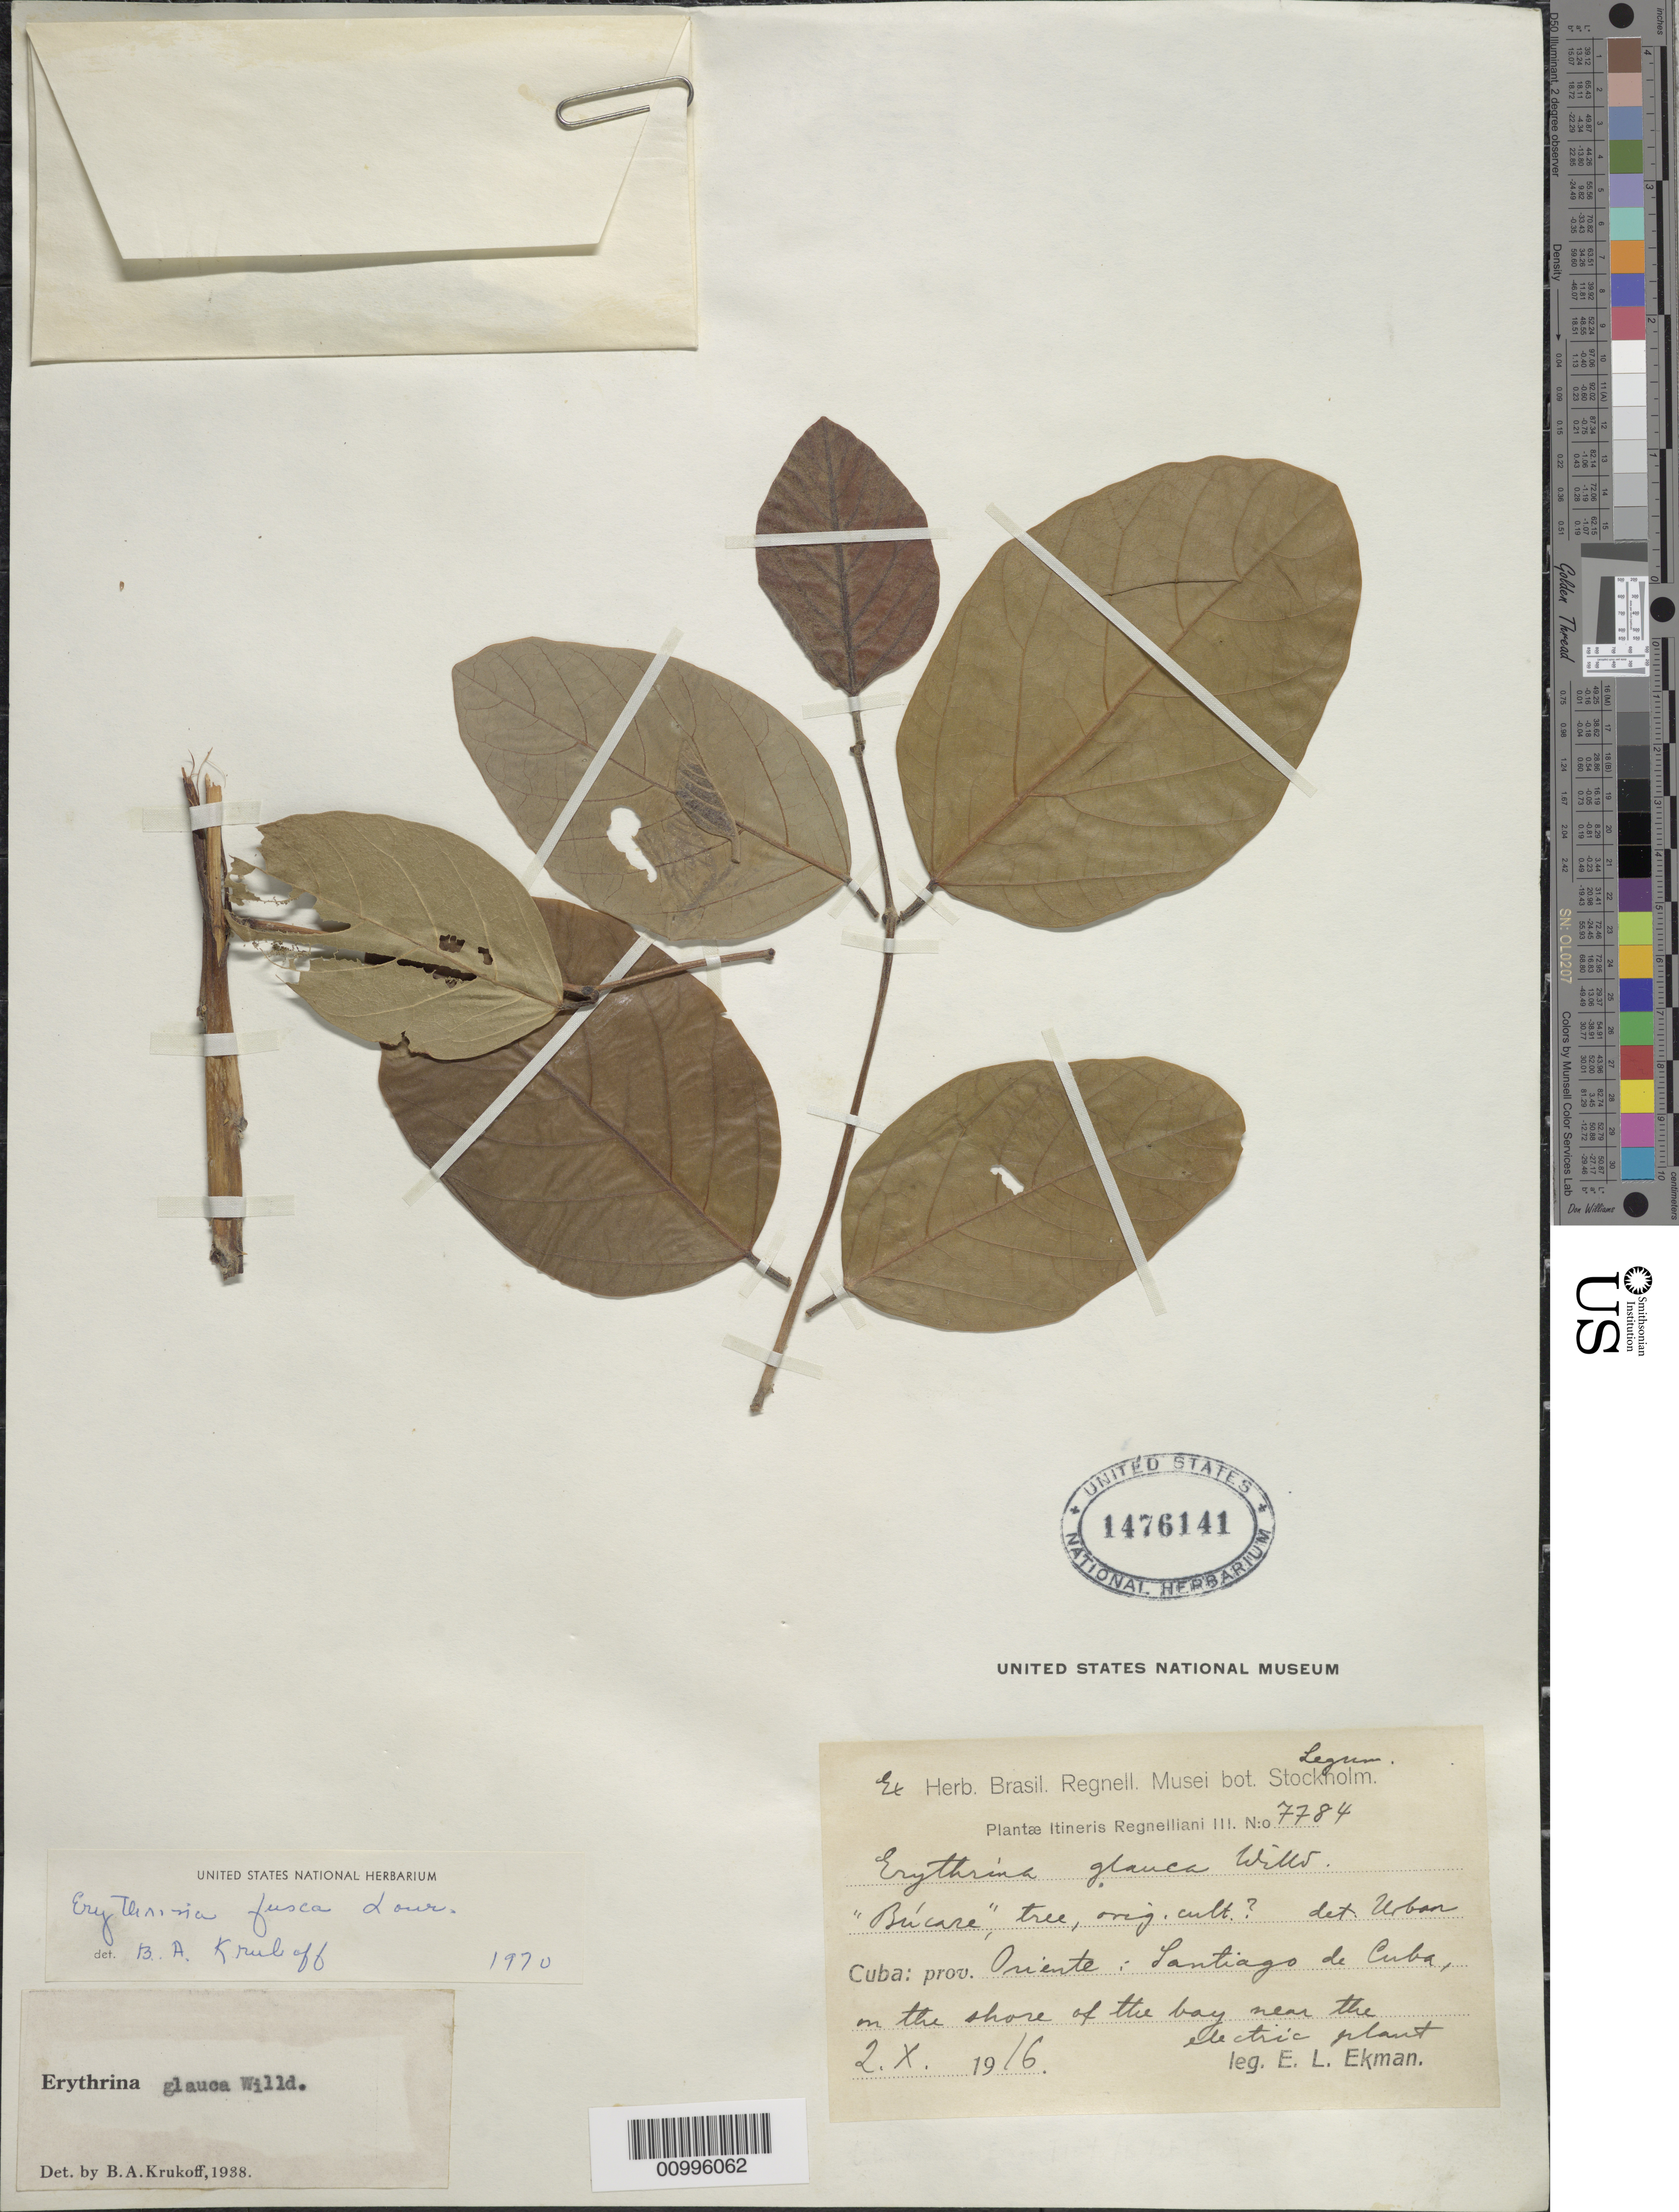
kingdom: Plantae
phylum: Tracheophyta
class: Magnoliopsida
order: Fabales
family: Fabaceae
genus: Erythrina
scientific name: Erythrina fusca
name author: Lour.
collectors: E. L. Ekman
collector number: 7784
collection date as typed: Feb 1916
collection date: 1916-02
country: Cuba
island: Cuba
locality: Oriente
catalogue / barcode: US 1476141